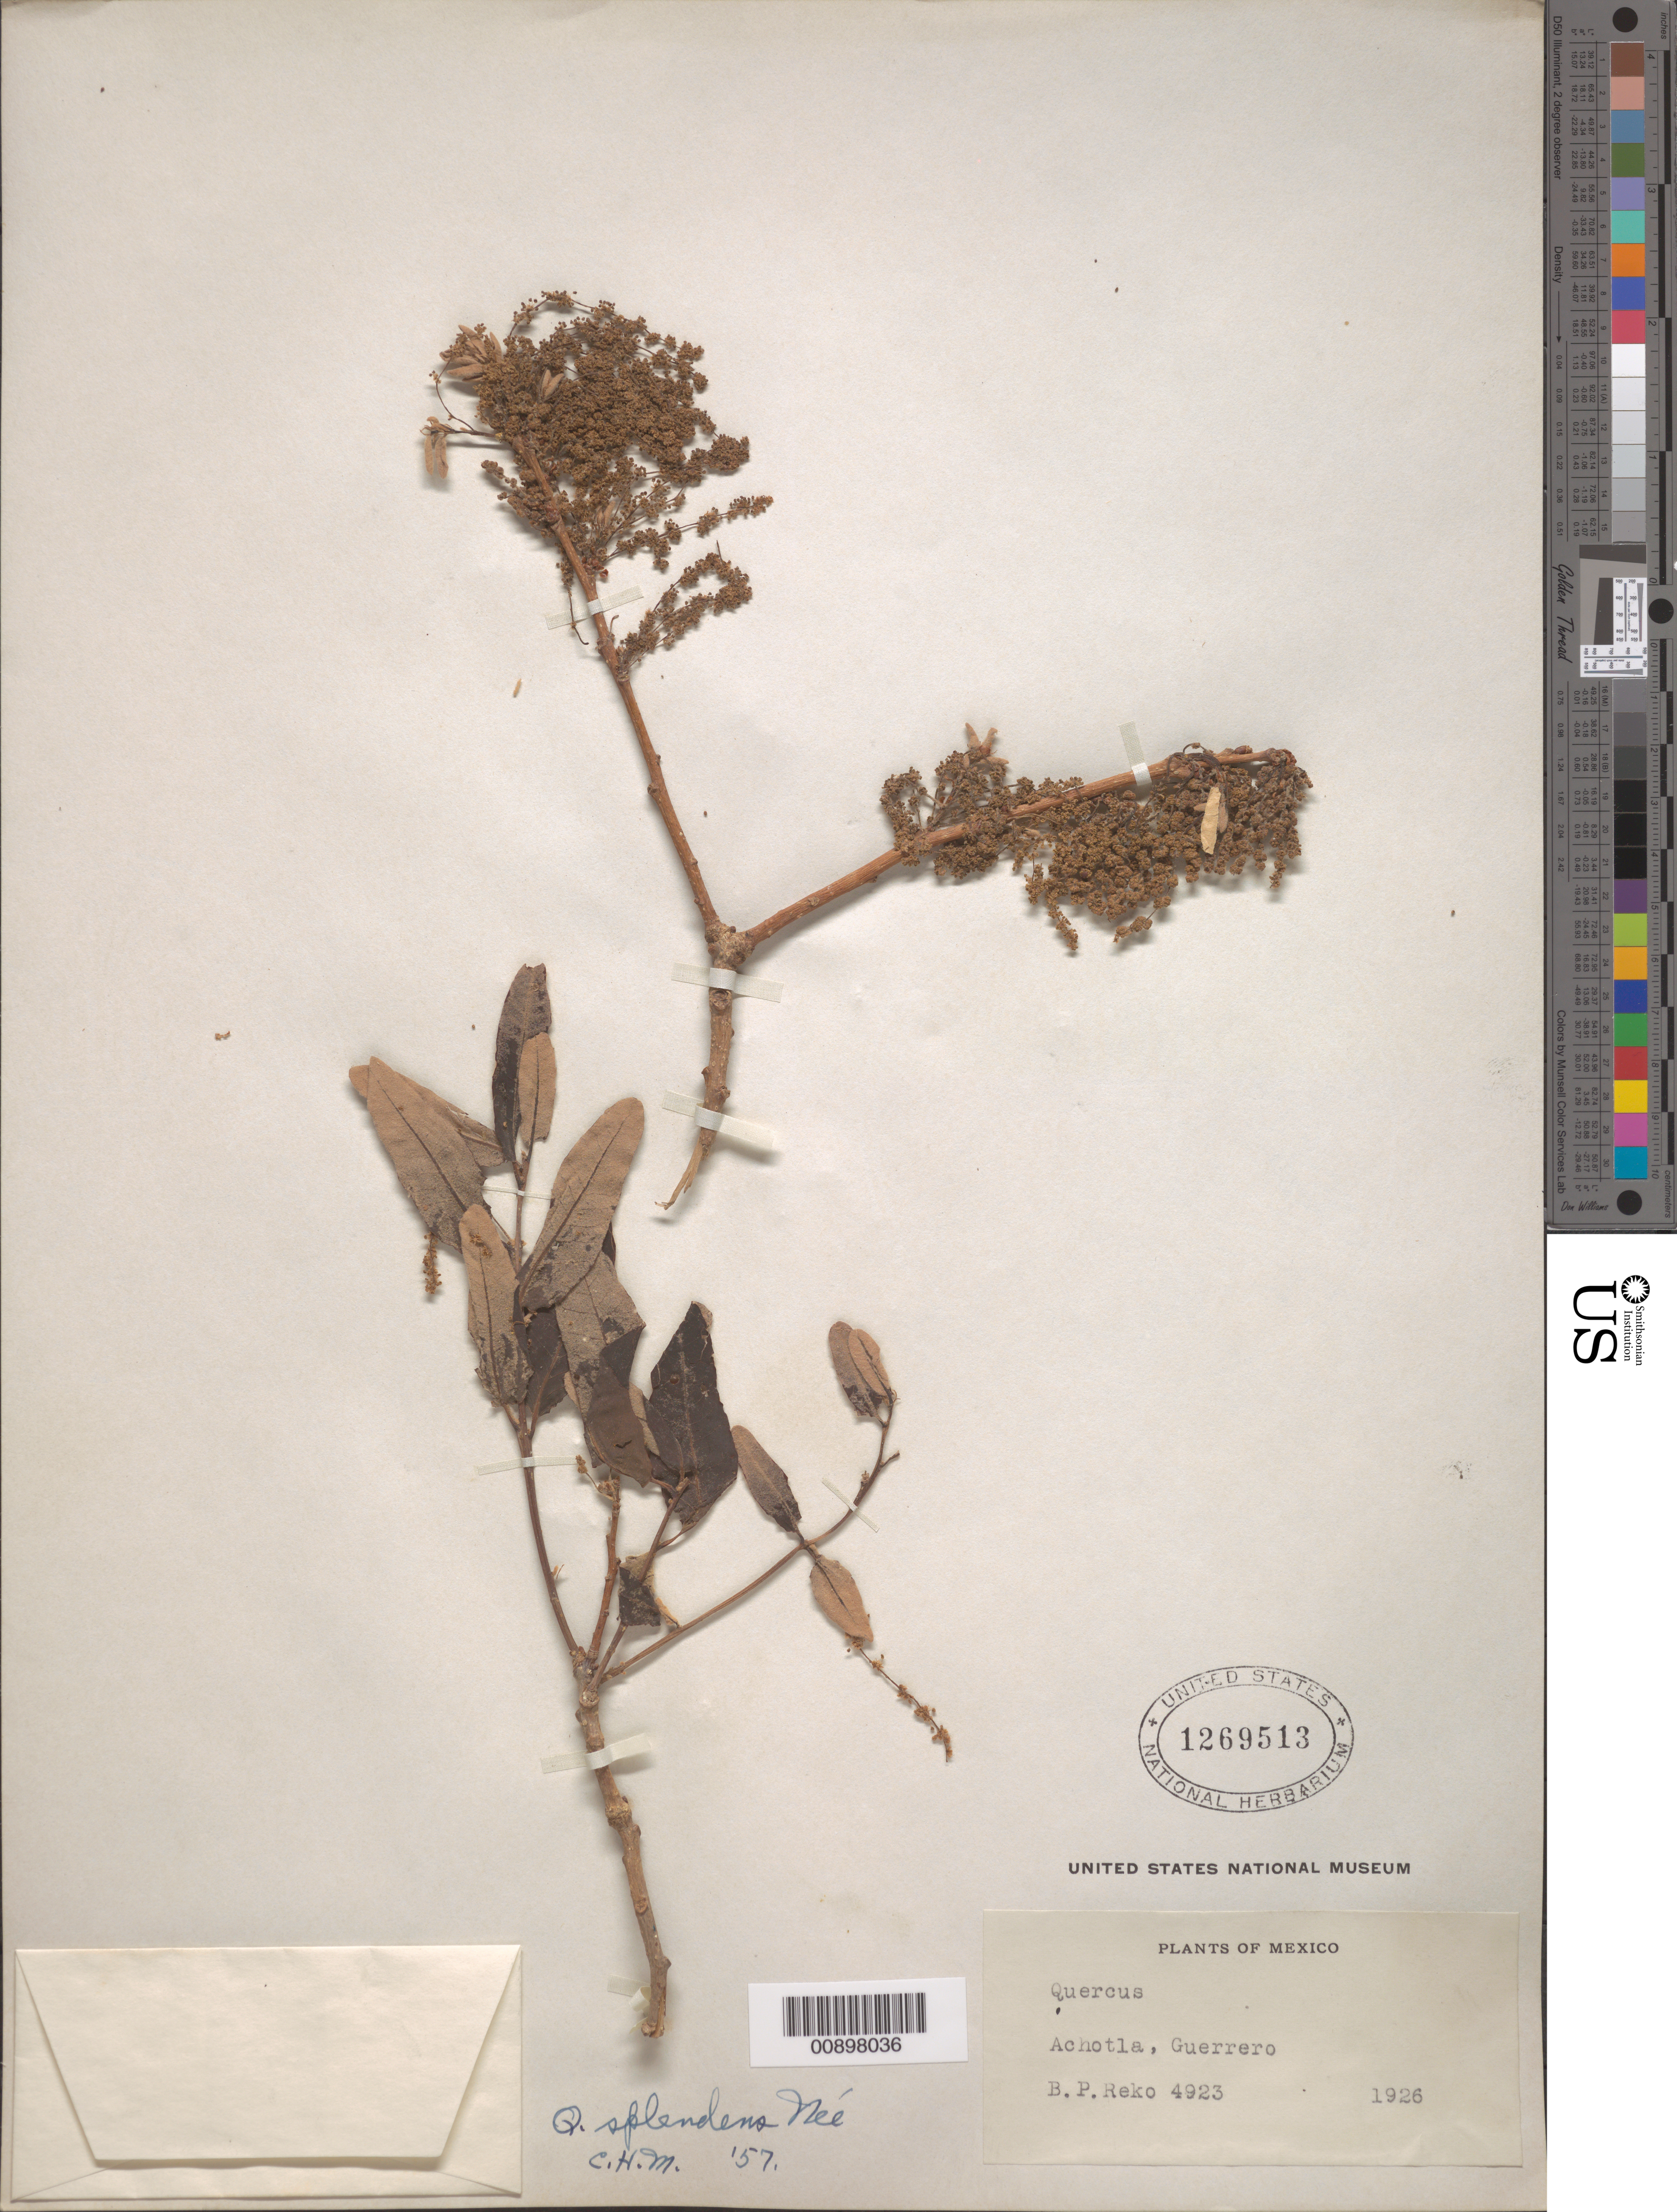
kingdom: Plantae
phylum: Tracheophyta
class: Magnoliopsida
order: Fagales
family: Fagaceae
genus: Quercus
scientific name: Quercus splendens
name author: Née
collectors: B. P. Reko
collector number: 4923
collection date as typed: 1926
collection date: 1926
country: Mexico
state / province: Guerrero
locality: Achotla, Guerrero.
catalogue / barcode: US 1269513